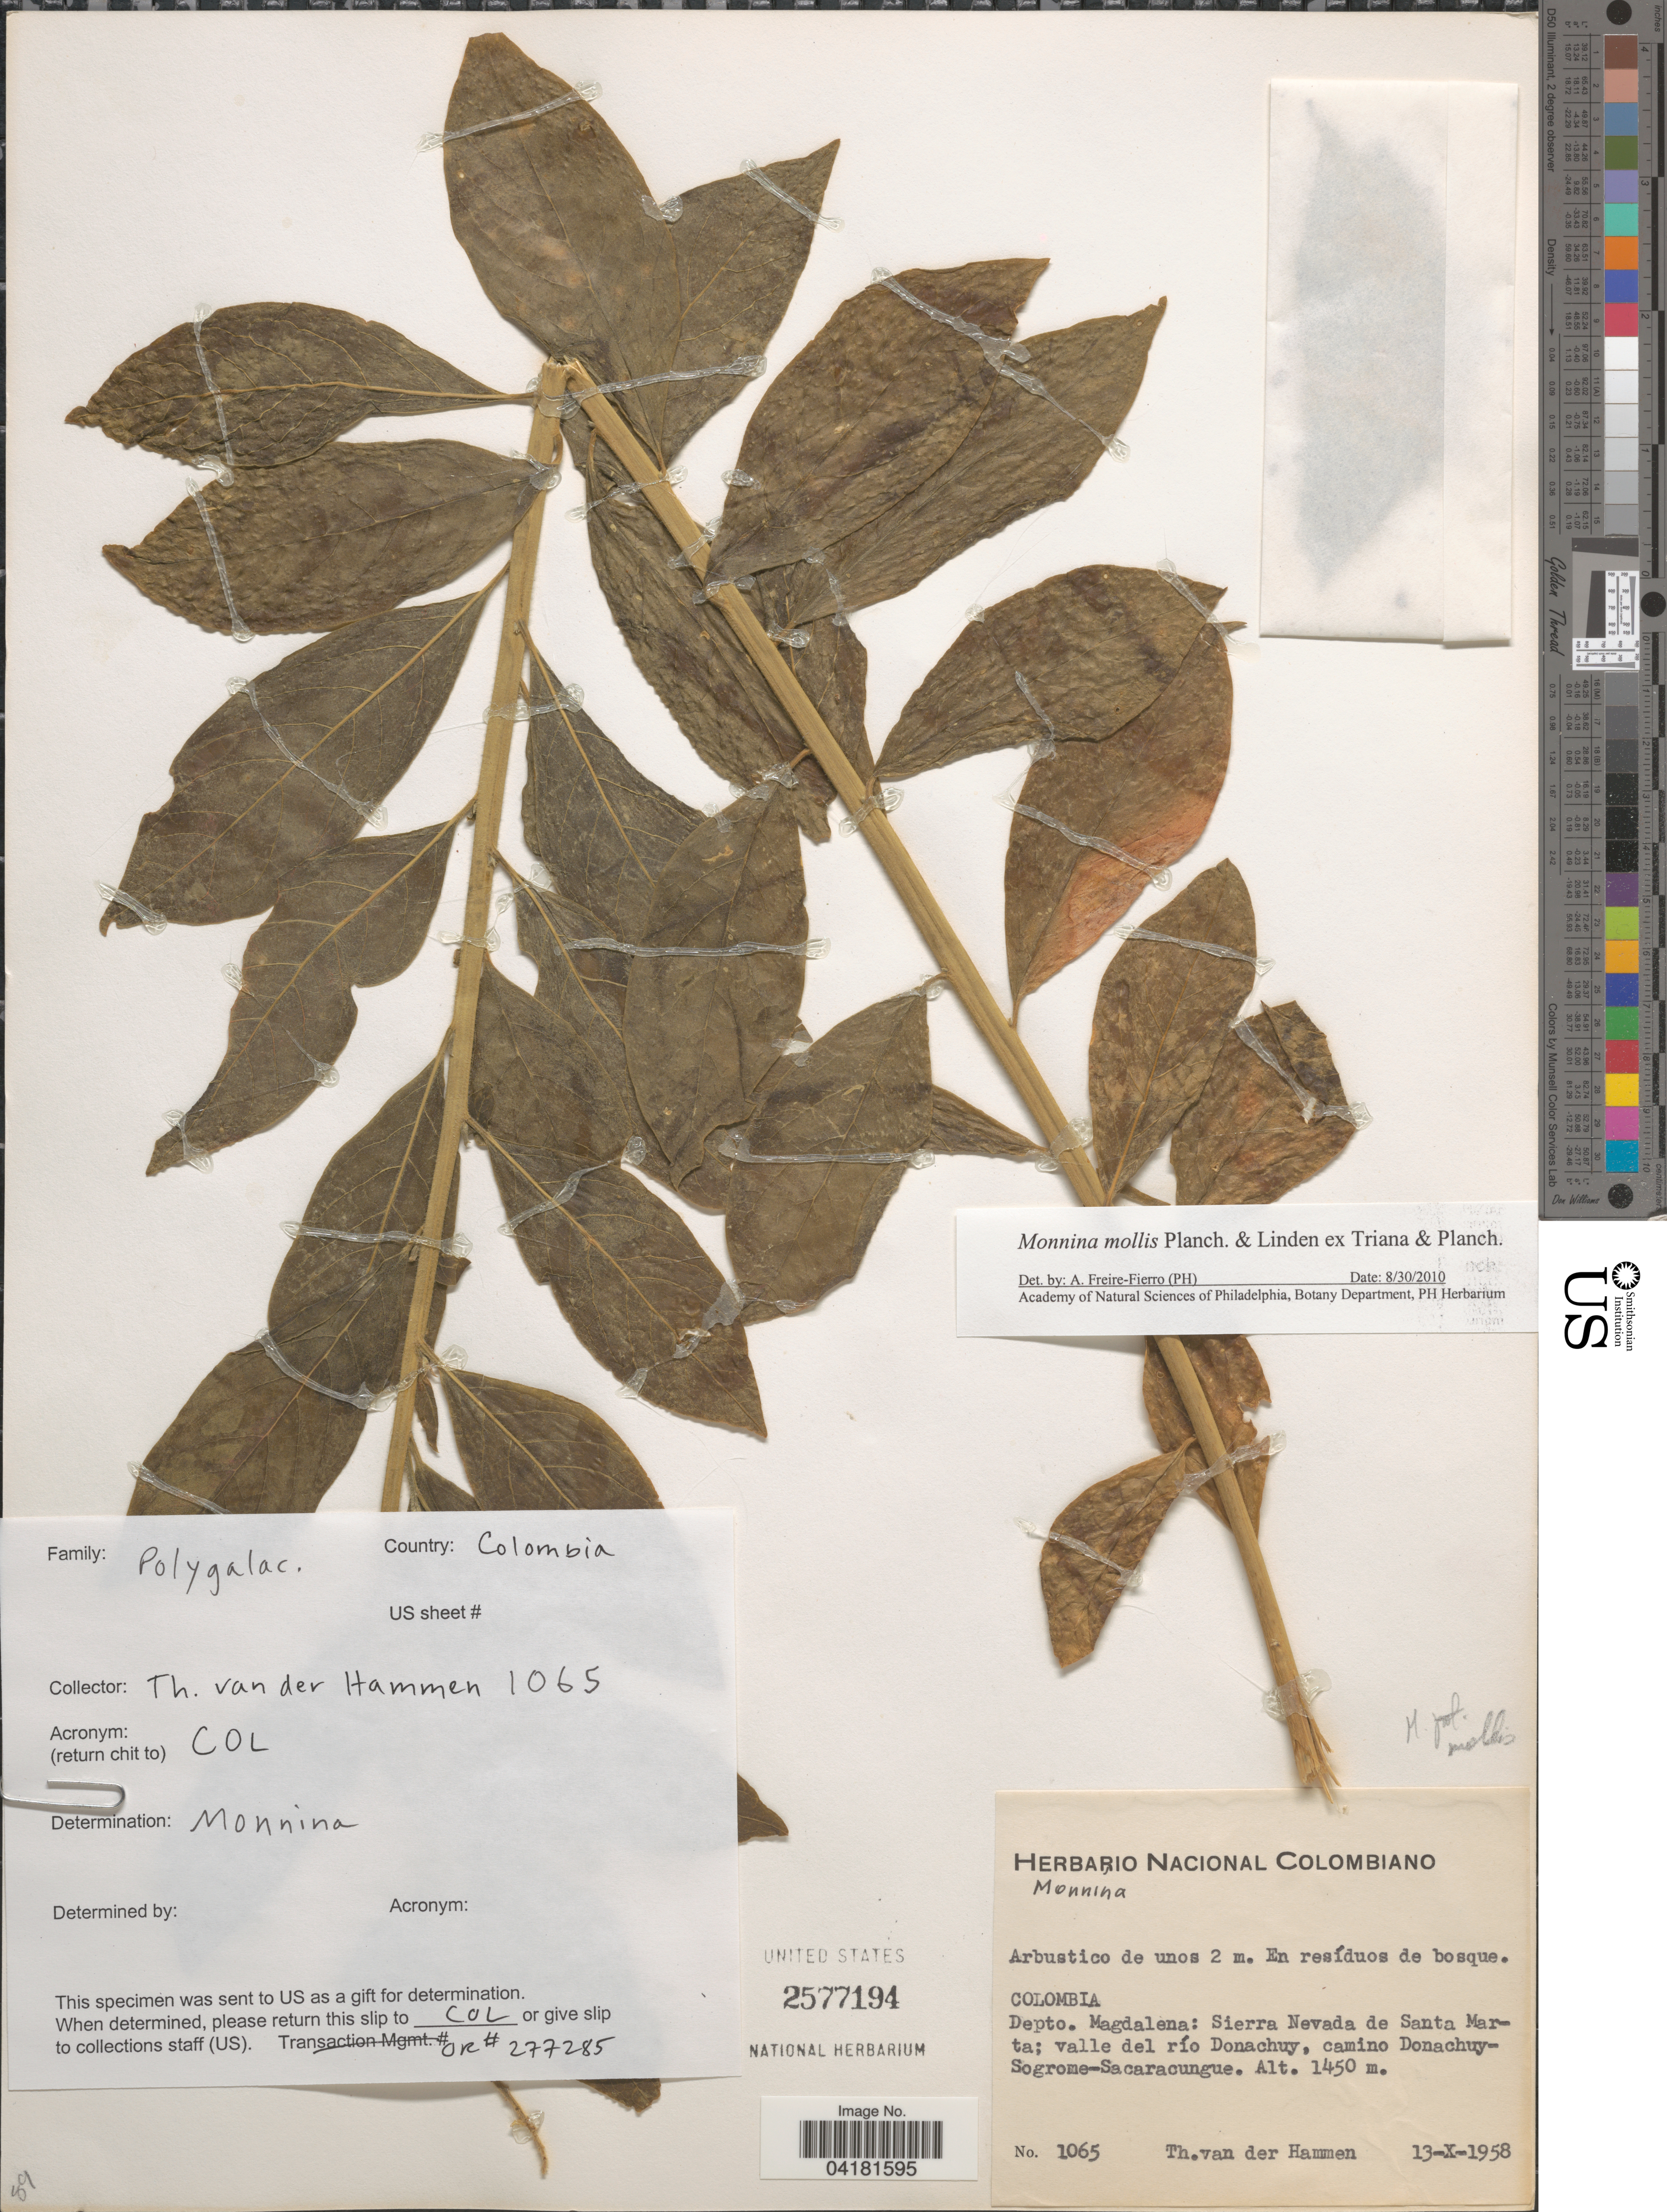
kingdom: Plantae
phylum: Tracheophyta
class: Magnoliopsida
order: Fabales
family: Polygalaceae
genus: Monnina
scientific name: Monnina mollis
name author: Planch. & Linden in Triana & Planch.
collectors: T. Van der Hammen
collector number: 1065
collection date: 1958-10-13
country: Colombia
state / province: Magdalena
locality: Depto. Magdalena: Sierra Nevada de Santa Marta; valle del río Donachuy, camino Donachuy-Sogrome-Sacaracungue.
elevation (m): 1450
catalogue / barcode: US 2577194